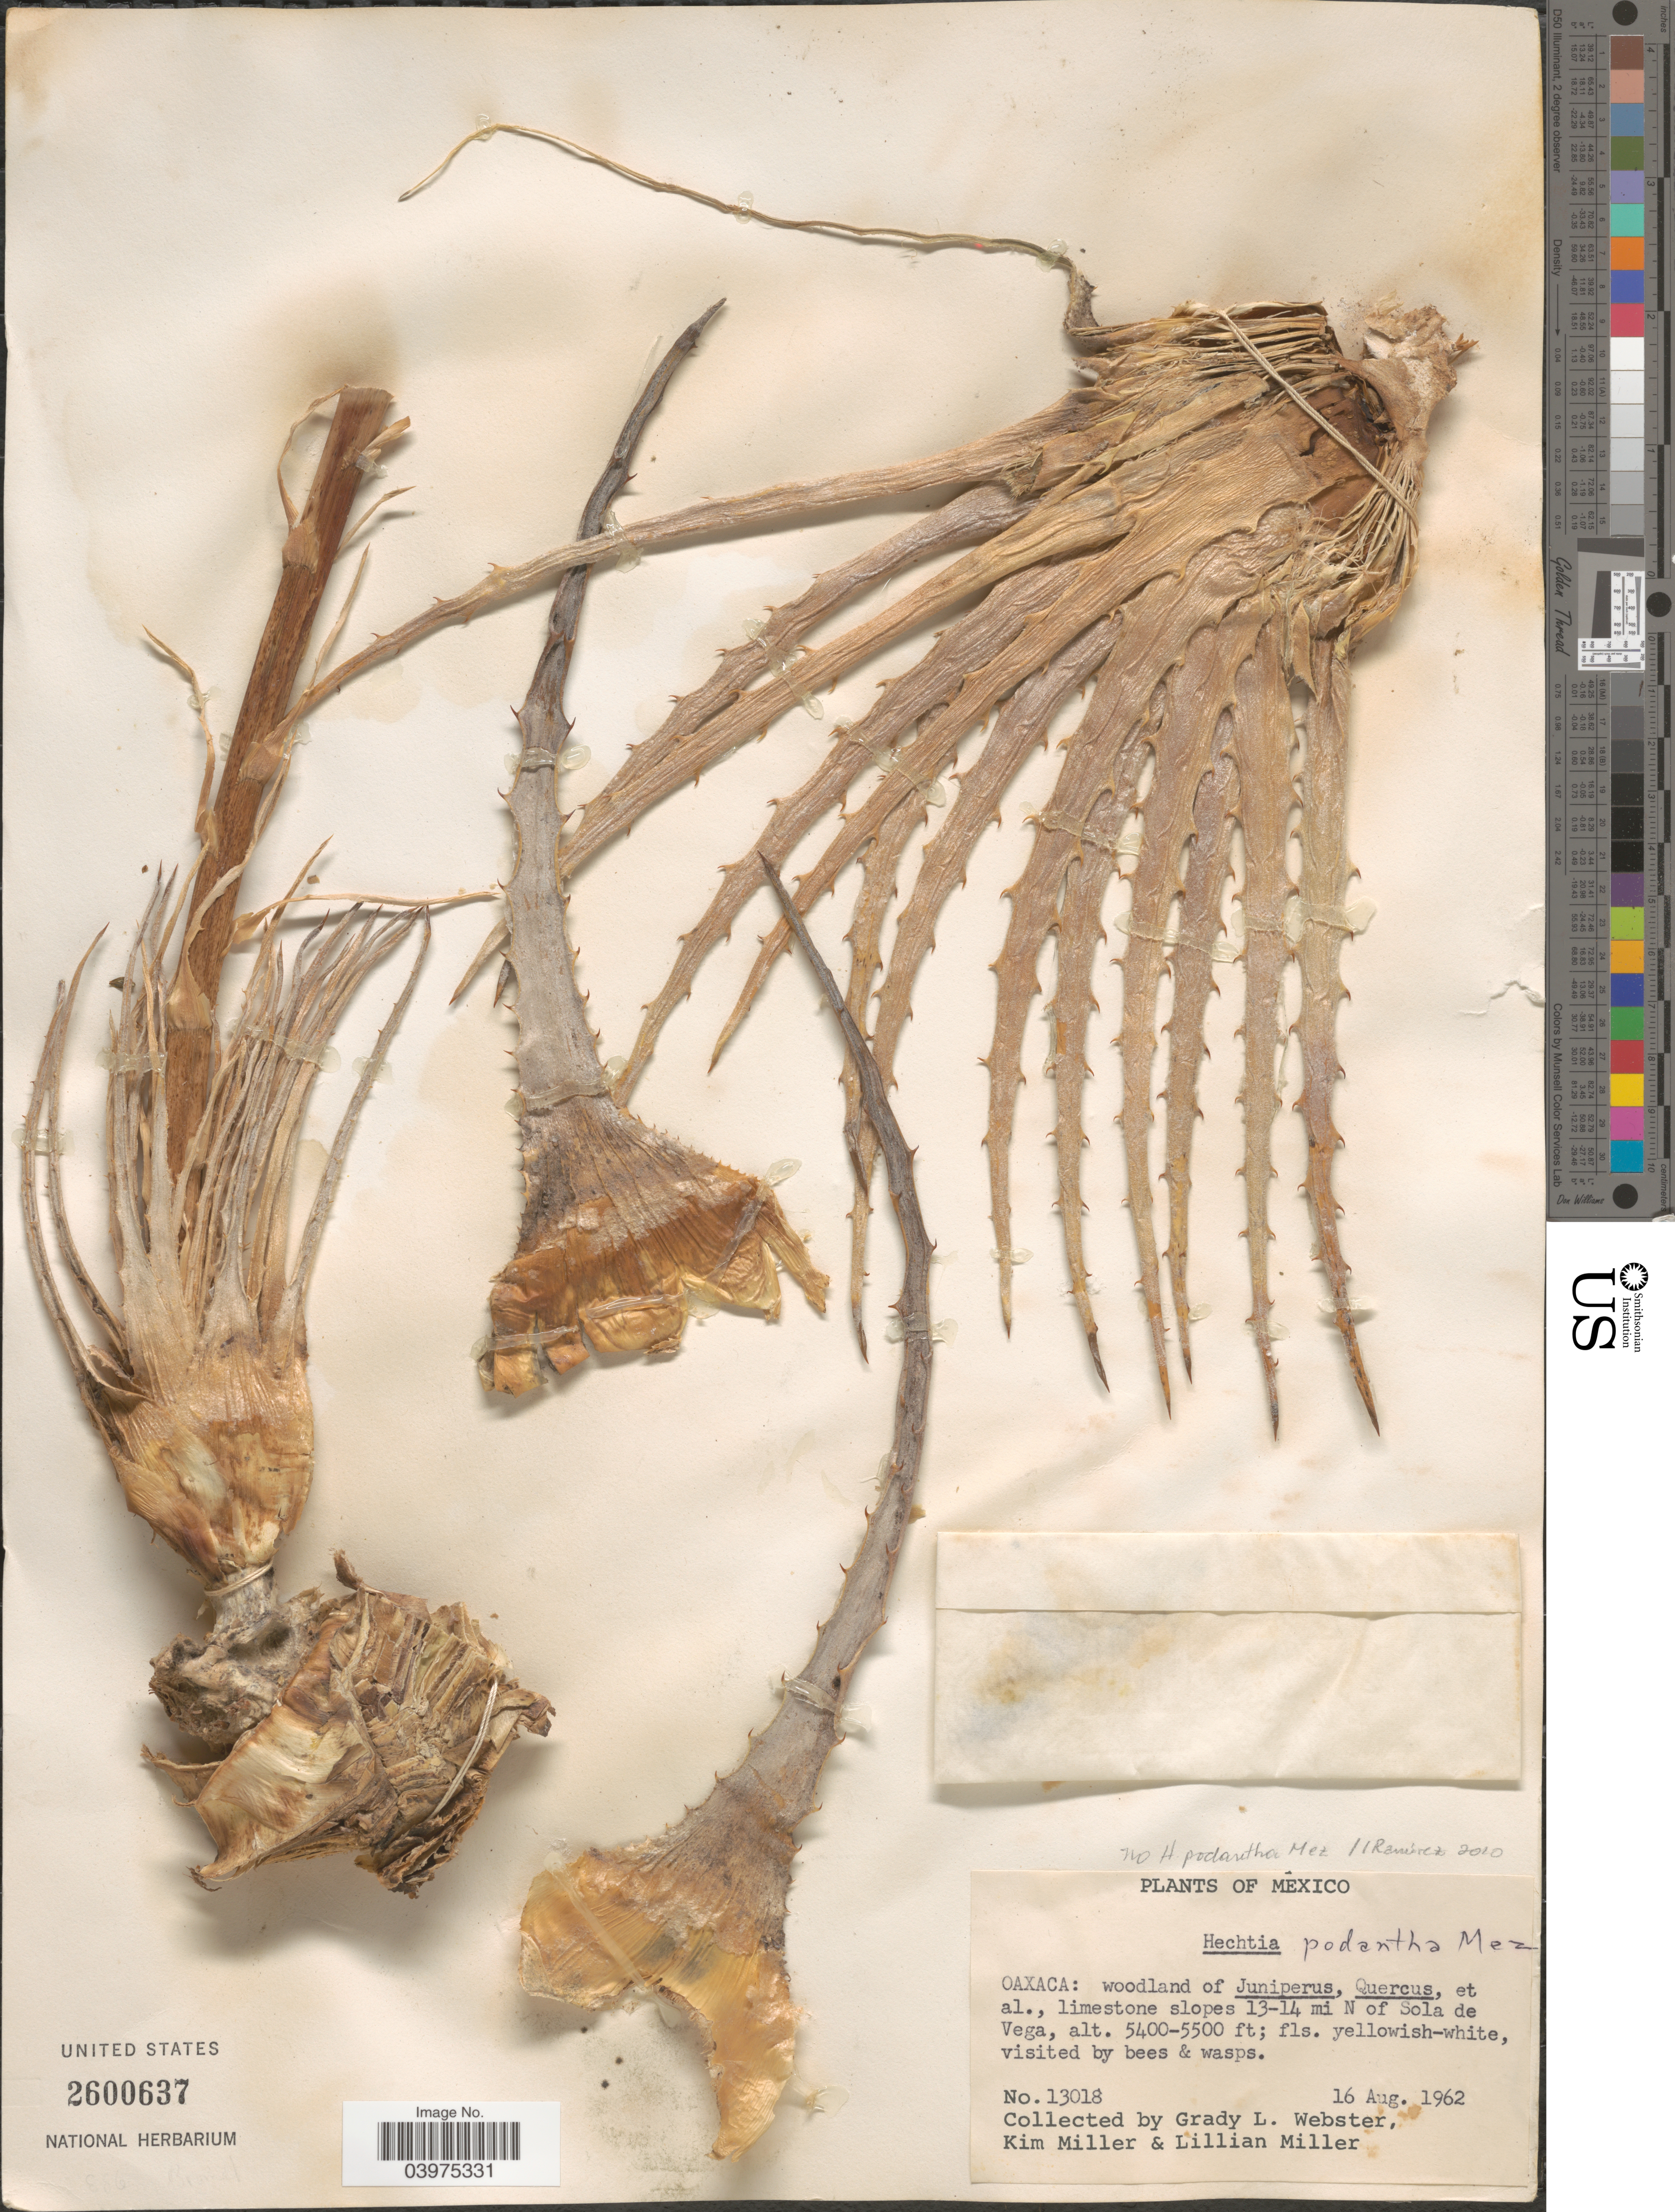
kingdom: Plantae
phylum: Tracheophyta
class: Liliopsida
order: Poales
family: Bromeliaceae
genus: Hechtia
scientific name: Hechtia sp.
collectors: G. L. Webster, K. Miller & L. Miller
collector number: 13018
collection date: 1962-08-16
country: Mexico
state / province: Oaxaca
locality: Woodland of, limestone slopes 13-14 mi N of Sola de Vega.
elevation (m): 1646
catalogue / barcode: US 2600637